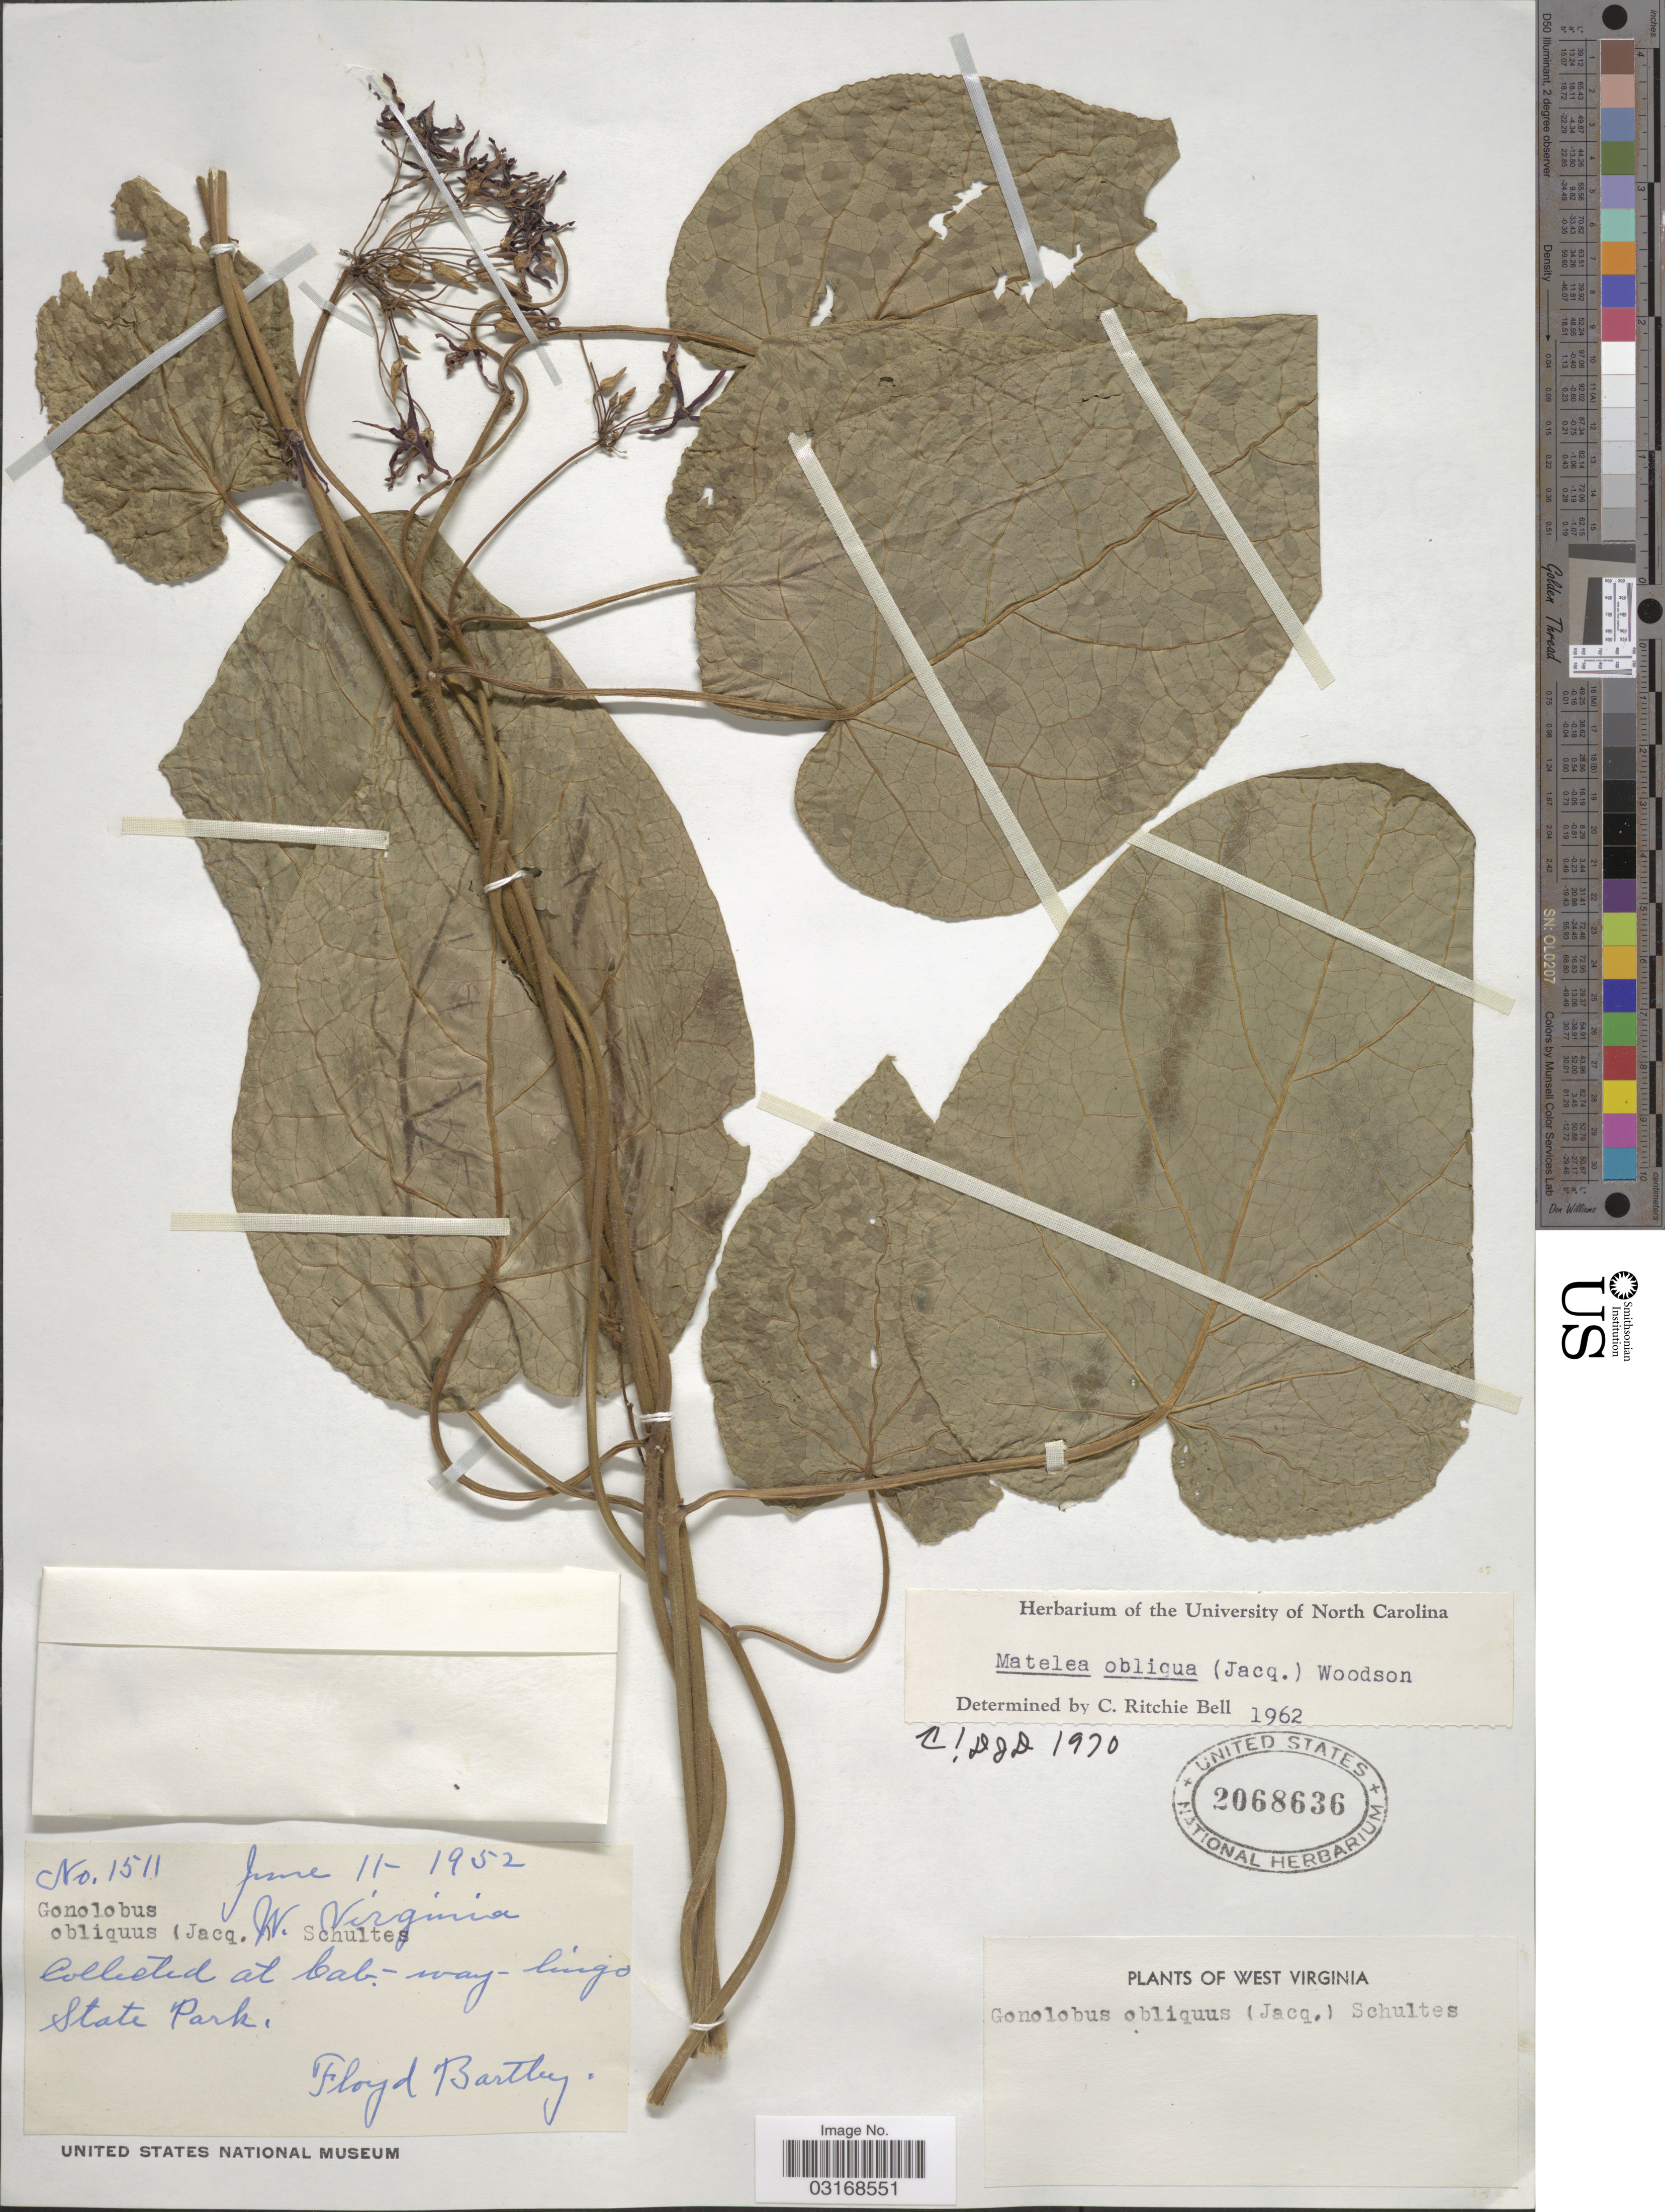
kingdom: Plantae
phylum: Tracheophyta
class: Magnoliopsida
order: Gentianales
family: Apocynaceae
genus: Matelea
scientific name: Matelea obliqua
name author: (Jacq.) Woodson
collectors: F. Bartley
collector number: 1511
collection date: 1952-06-11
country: United States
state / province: West Virginia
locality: W. Virginia. Cab way-lingo. State Park.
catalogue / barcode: US 2068636